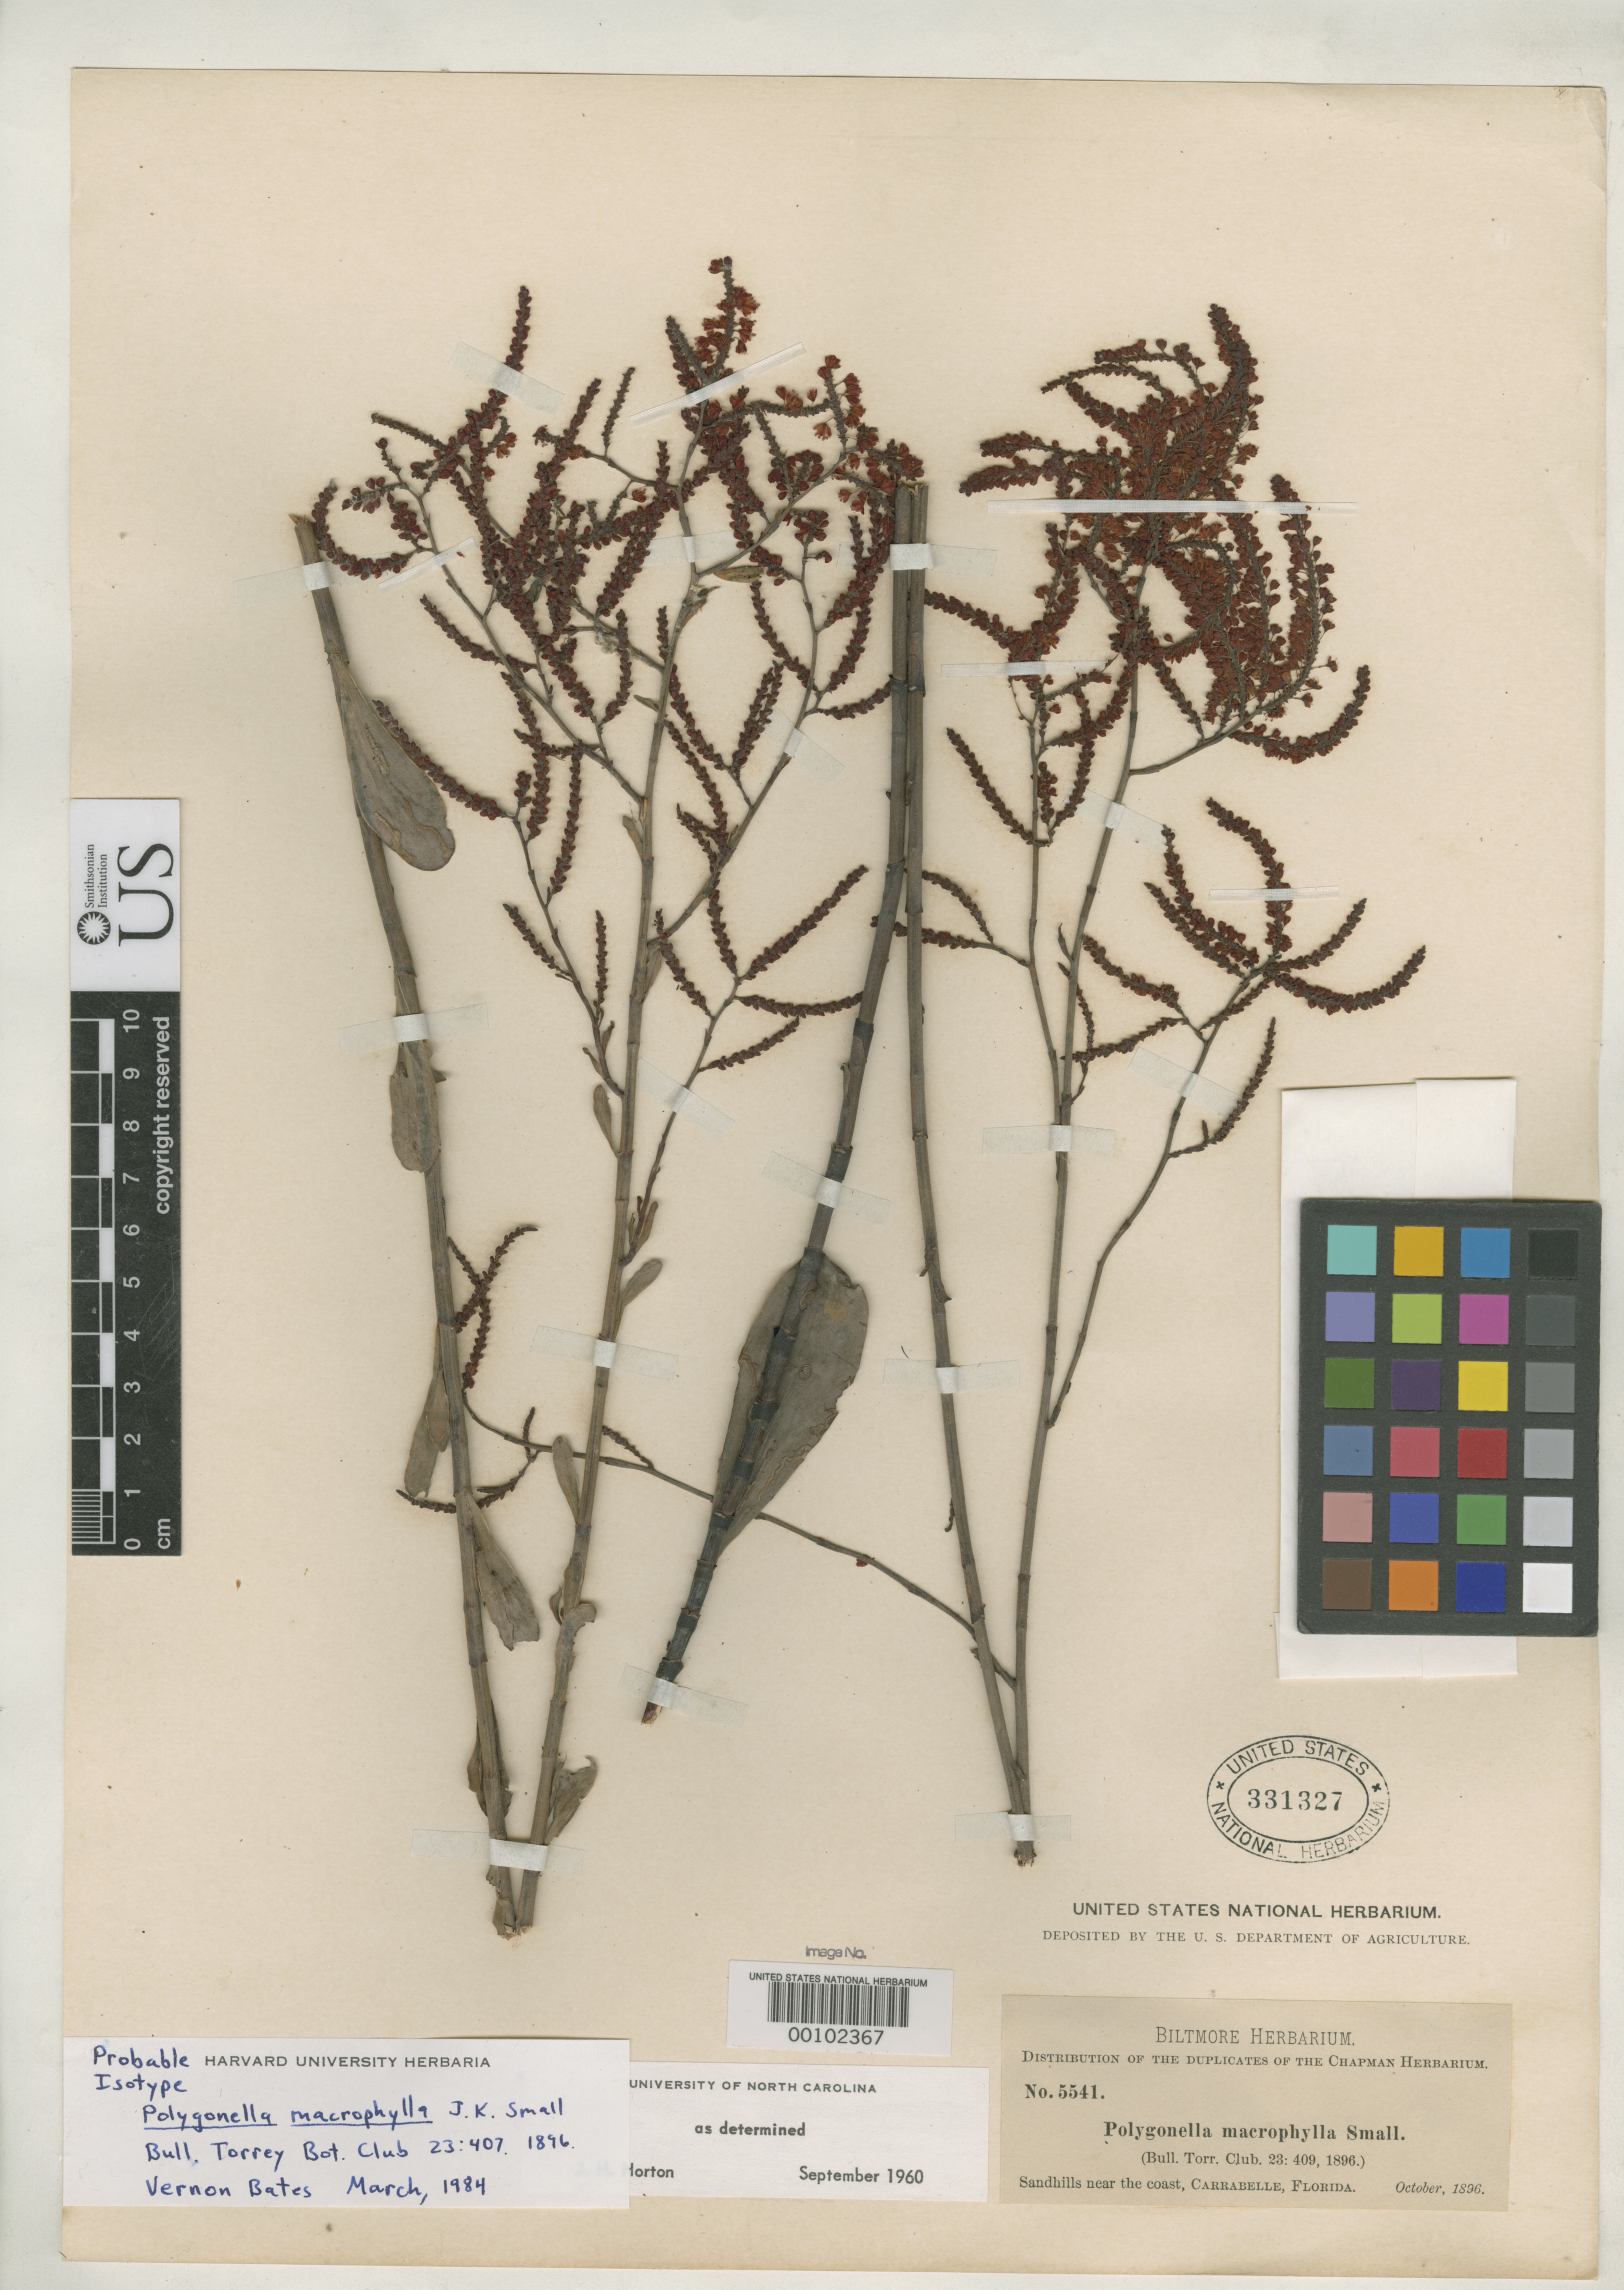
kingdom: Plantae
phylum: Tracheophyta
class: Magnoliopsida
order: Caryophyllales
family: Polygonaceae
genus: Polygonella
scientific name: Polygonella macrophylla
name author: Small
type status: Possible Isotype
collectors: A. W. Chapman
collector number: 5541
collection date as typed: Oct 1896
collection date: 1896-10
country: United States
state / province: Florida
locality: Carrabelle.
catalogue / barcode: US 331327